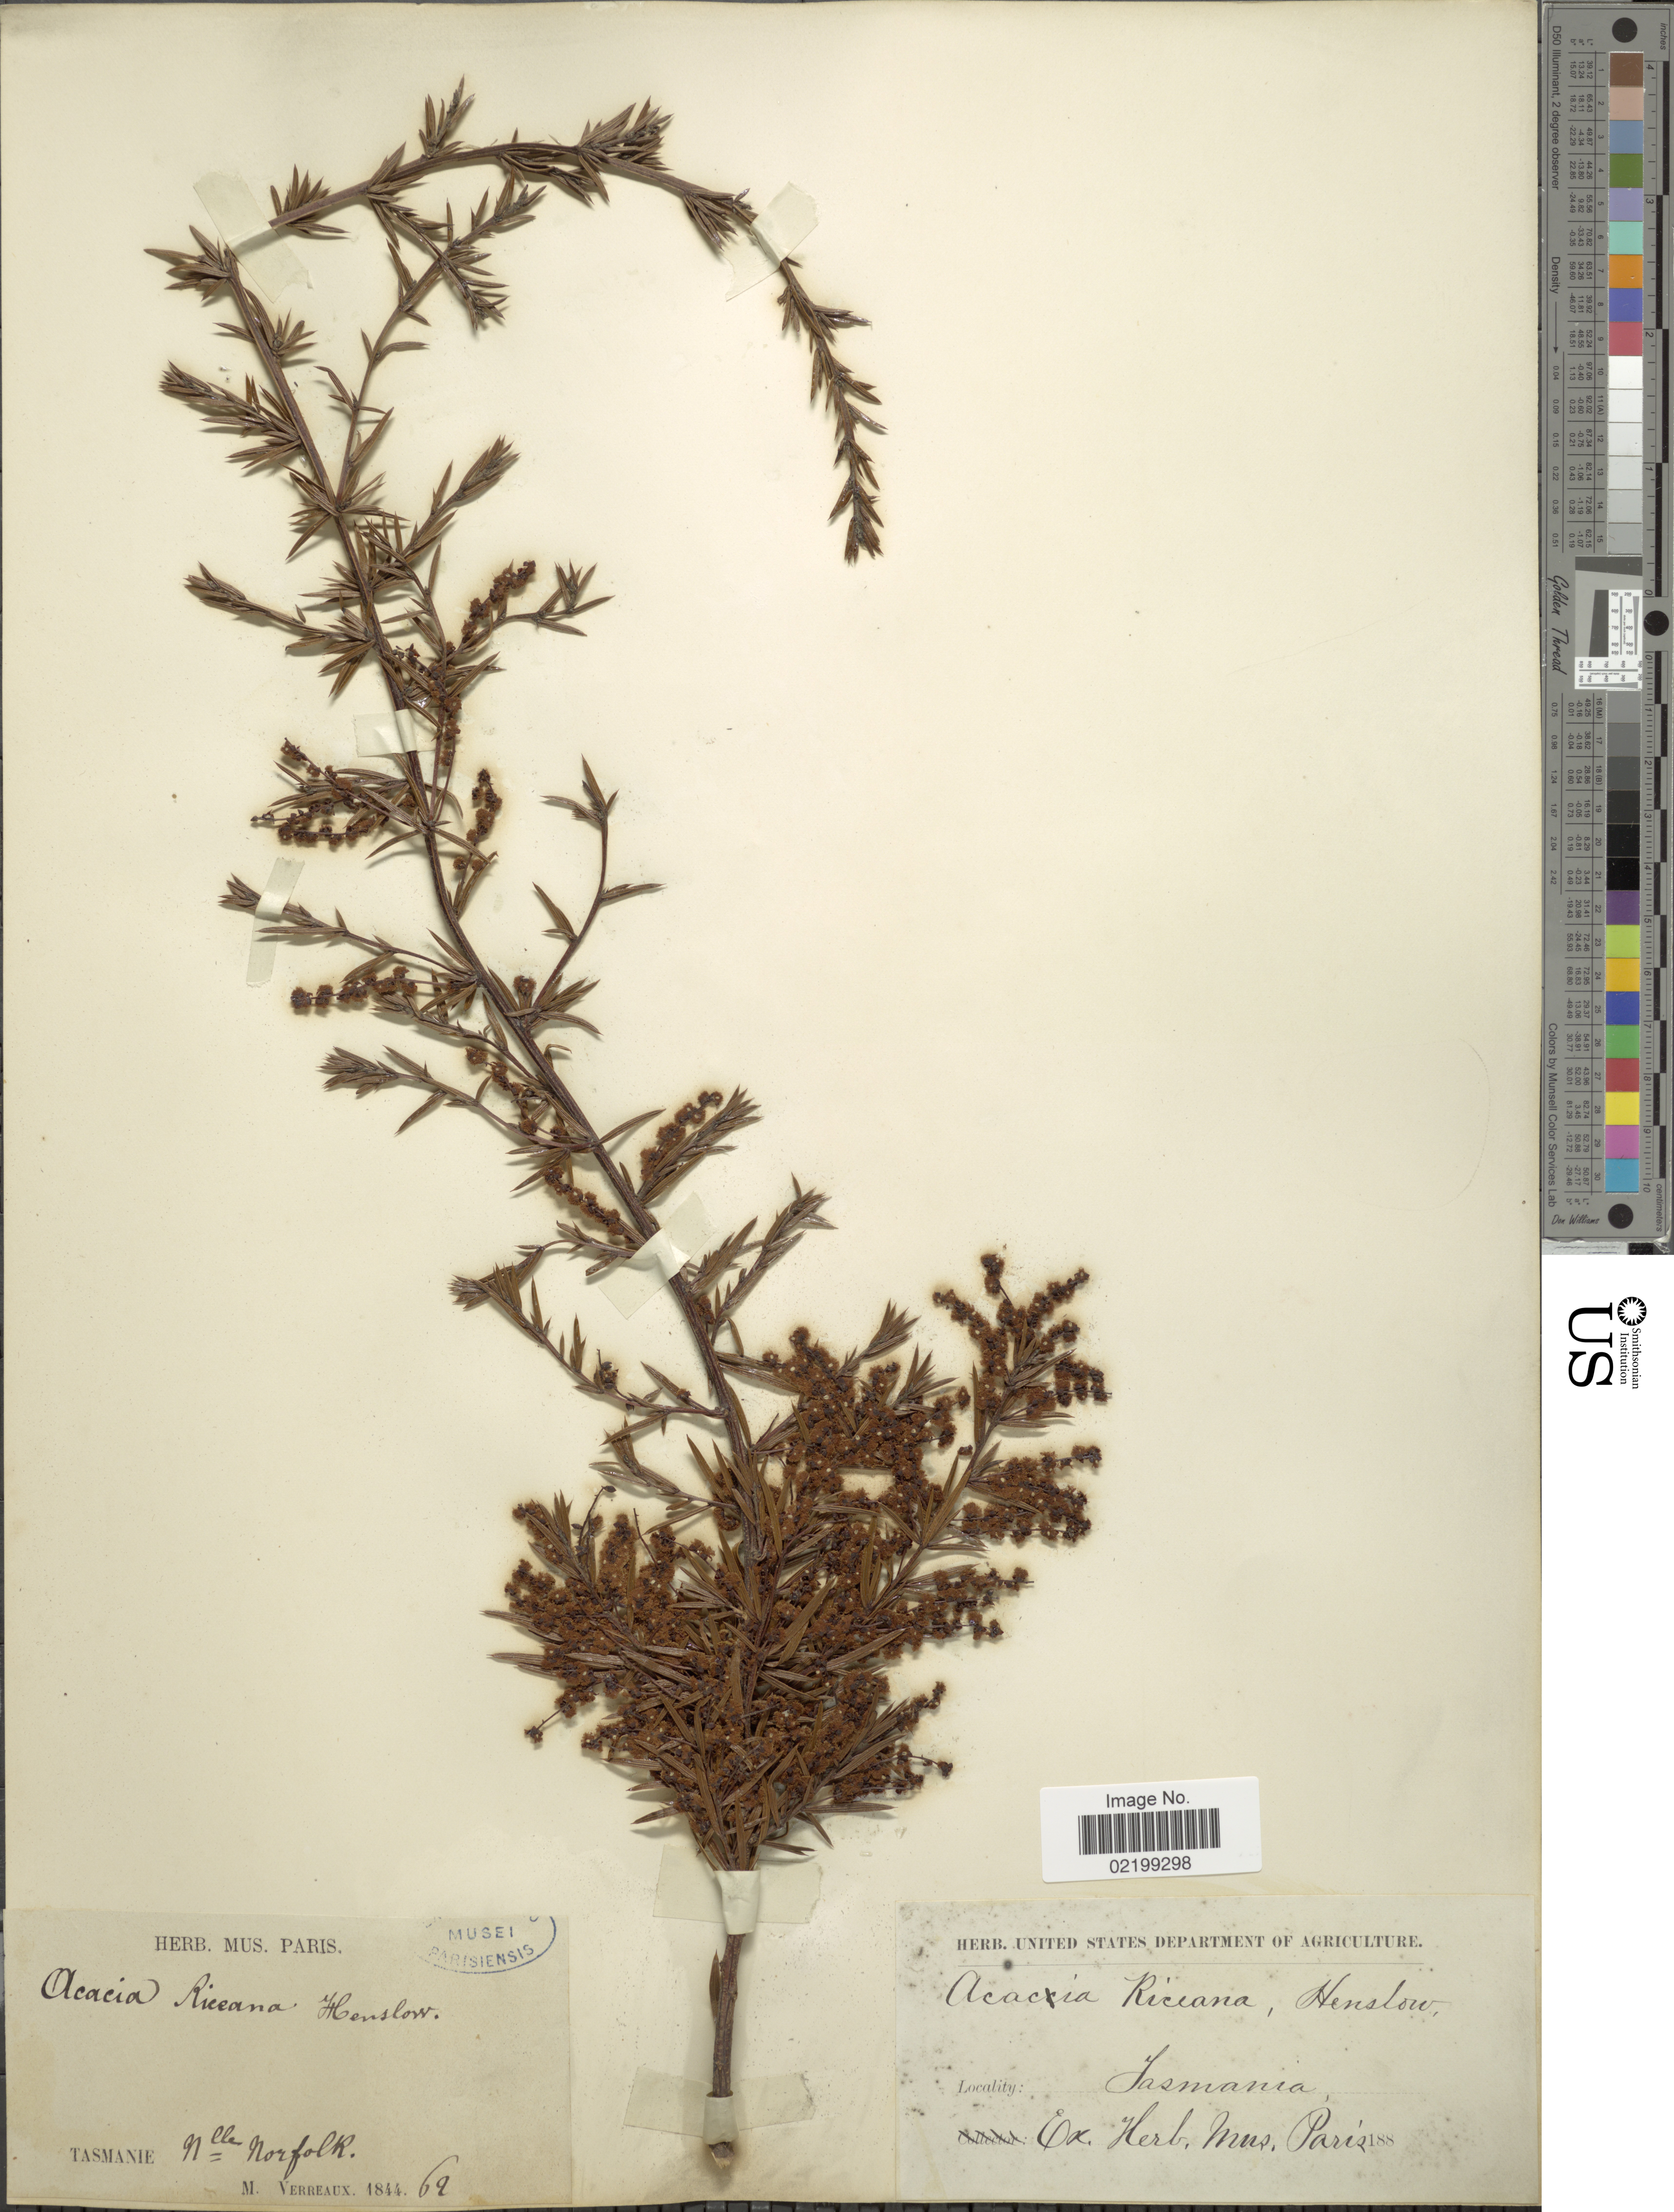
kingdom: Plantae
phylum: Tracheophyta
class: Magnoliopsida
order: Fabales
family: Fabaceae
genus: Acacia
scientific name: Acacia riceana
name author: Hensl.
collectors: M. Verreaux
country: Australia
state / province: Tasmania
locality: Nelle Norfolk